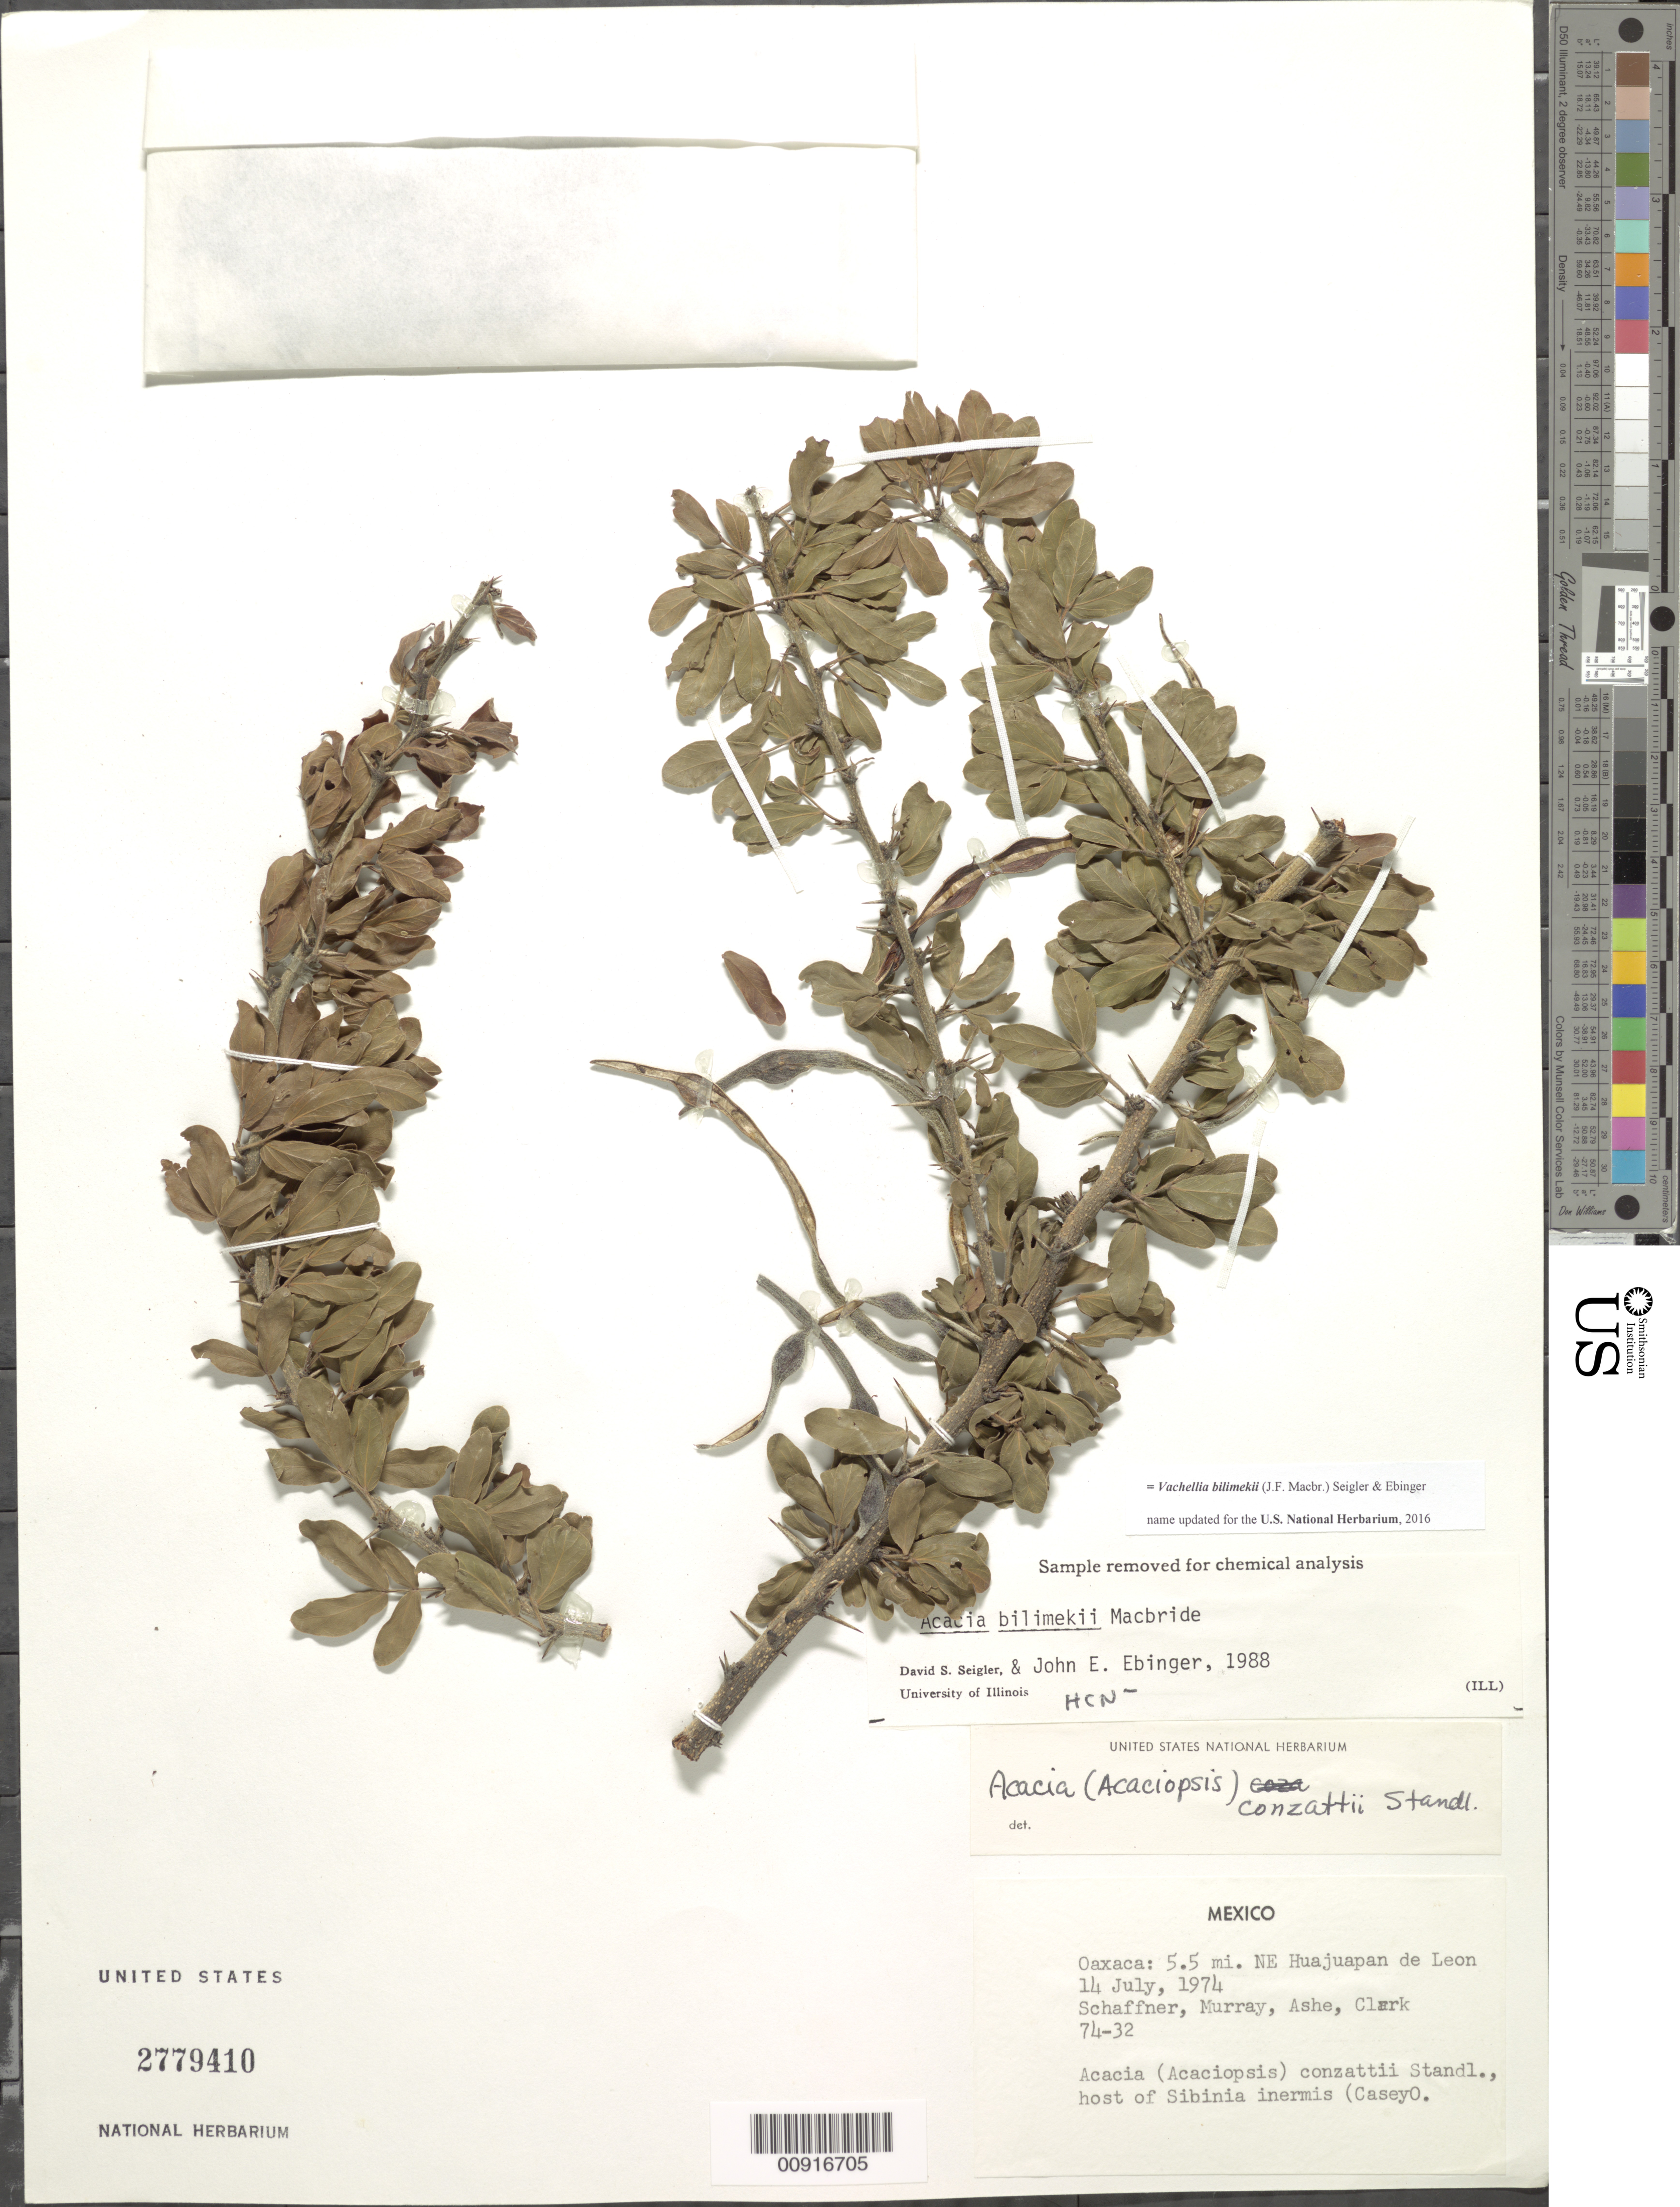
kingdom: Plantae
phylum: Tracheophyta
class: Magnoliopsida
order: Fabales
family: Fabaceae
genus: Vachellia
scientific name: Vachellia bilimekii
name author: (J.F. Macbr.) Seigler & Ebinger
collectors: -. Schaffner, Murray, --, -- Ashe & -- Clark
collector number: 74-32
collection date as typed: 14 Jul 1974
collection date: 1974-07-14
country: Mexico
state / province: Oaxaca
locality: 5.5 mi. NE Huajuapan de León.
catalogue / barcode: US 2779410